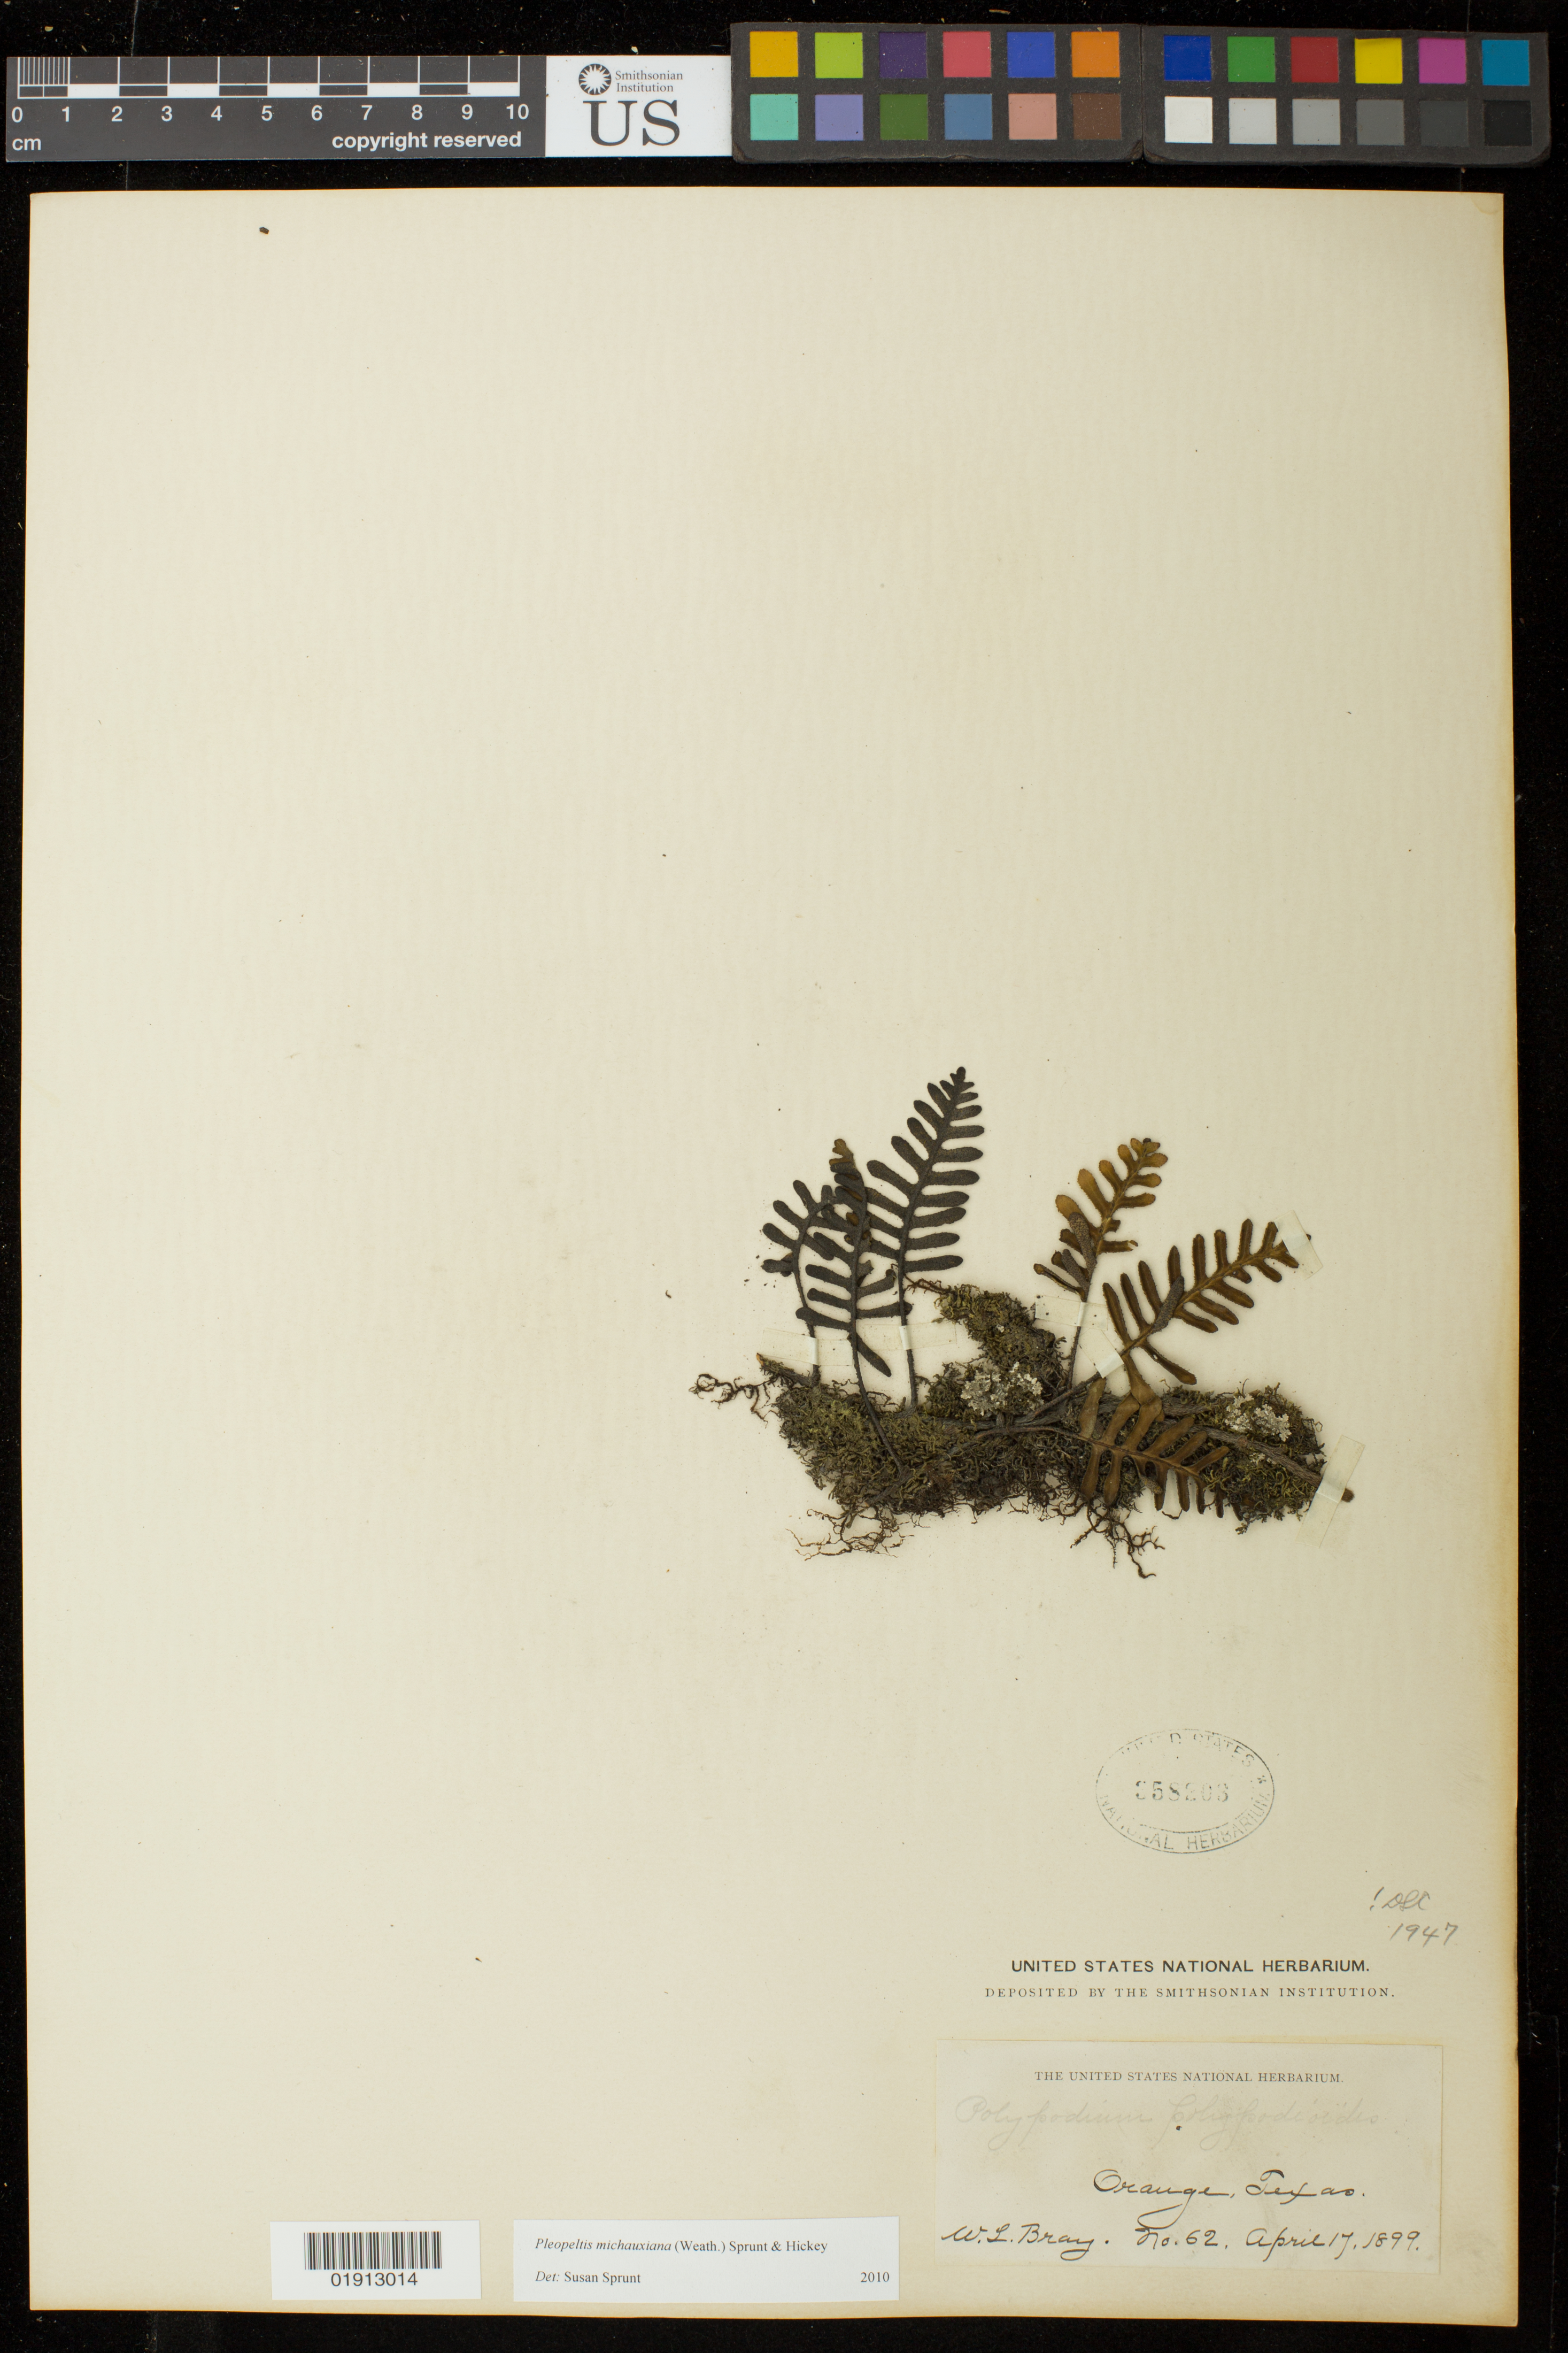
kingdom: Plantae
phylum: Tracheophyta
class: Polypodiopsida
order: Polypodiales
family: Polypodiaceae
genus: Pleopeltis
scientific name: Pleopeltis michauxiana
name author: (Weath.) Hickey & Sprunt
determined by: Sprunt, S. V.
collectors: W. L. Bray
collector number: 62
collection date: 1899-04-17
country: United States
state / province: Texas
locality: Orange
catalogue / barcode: US 358203